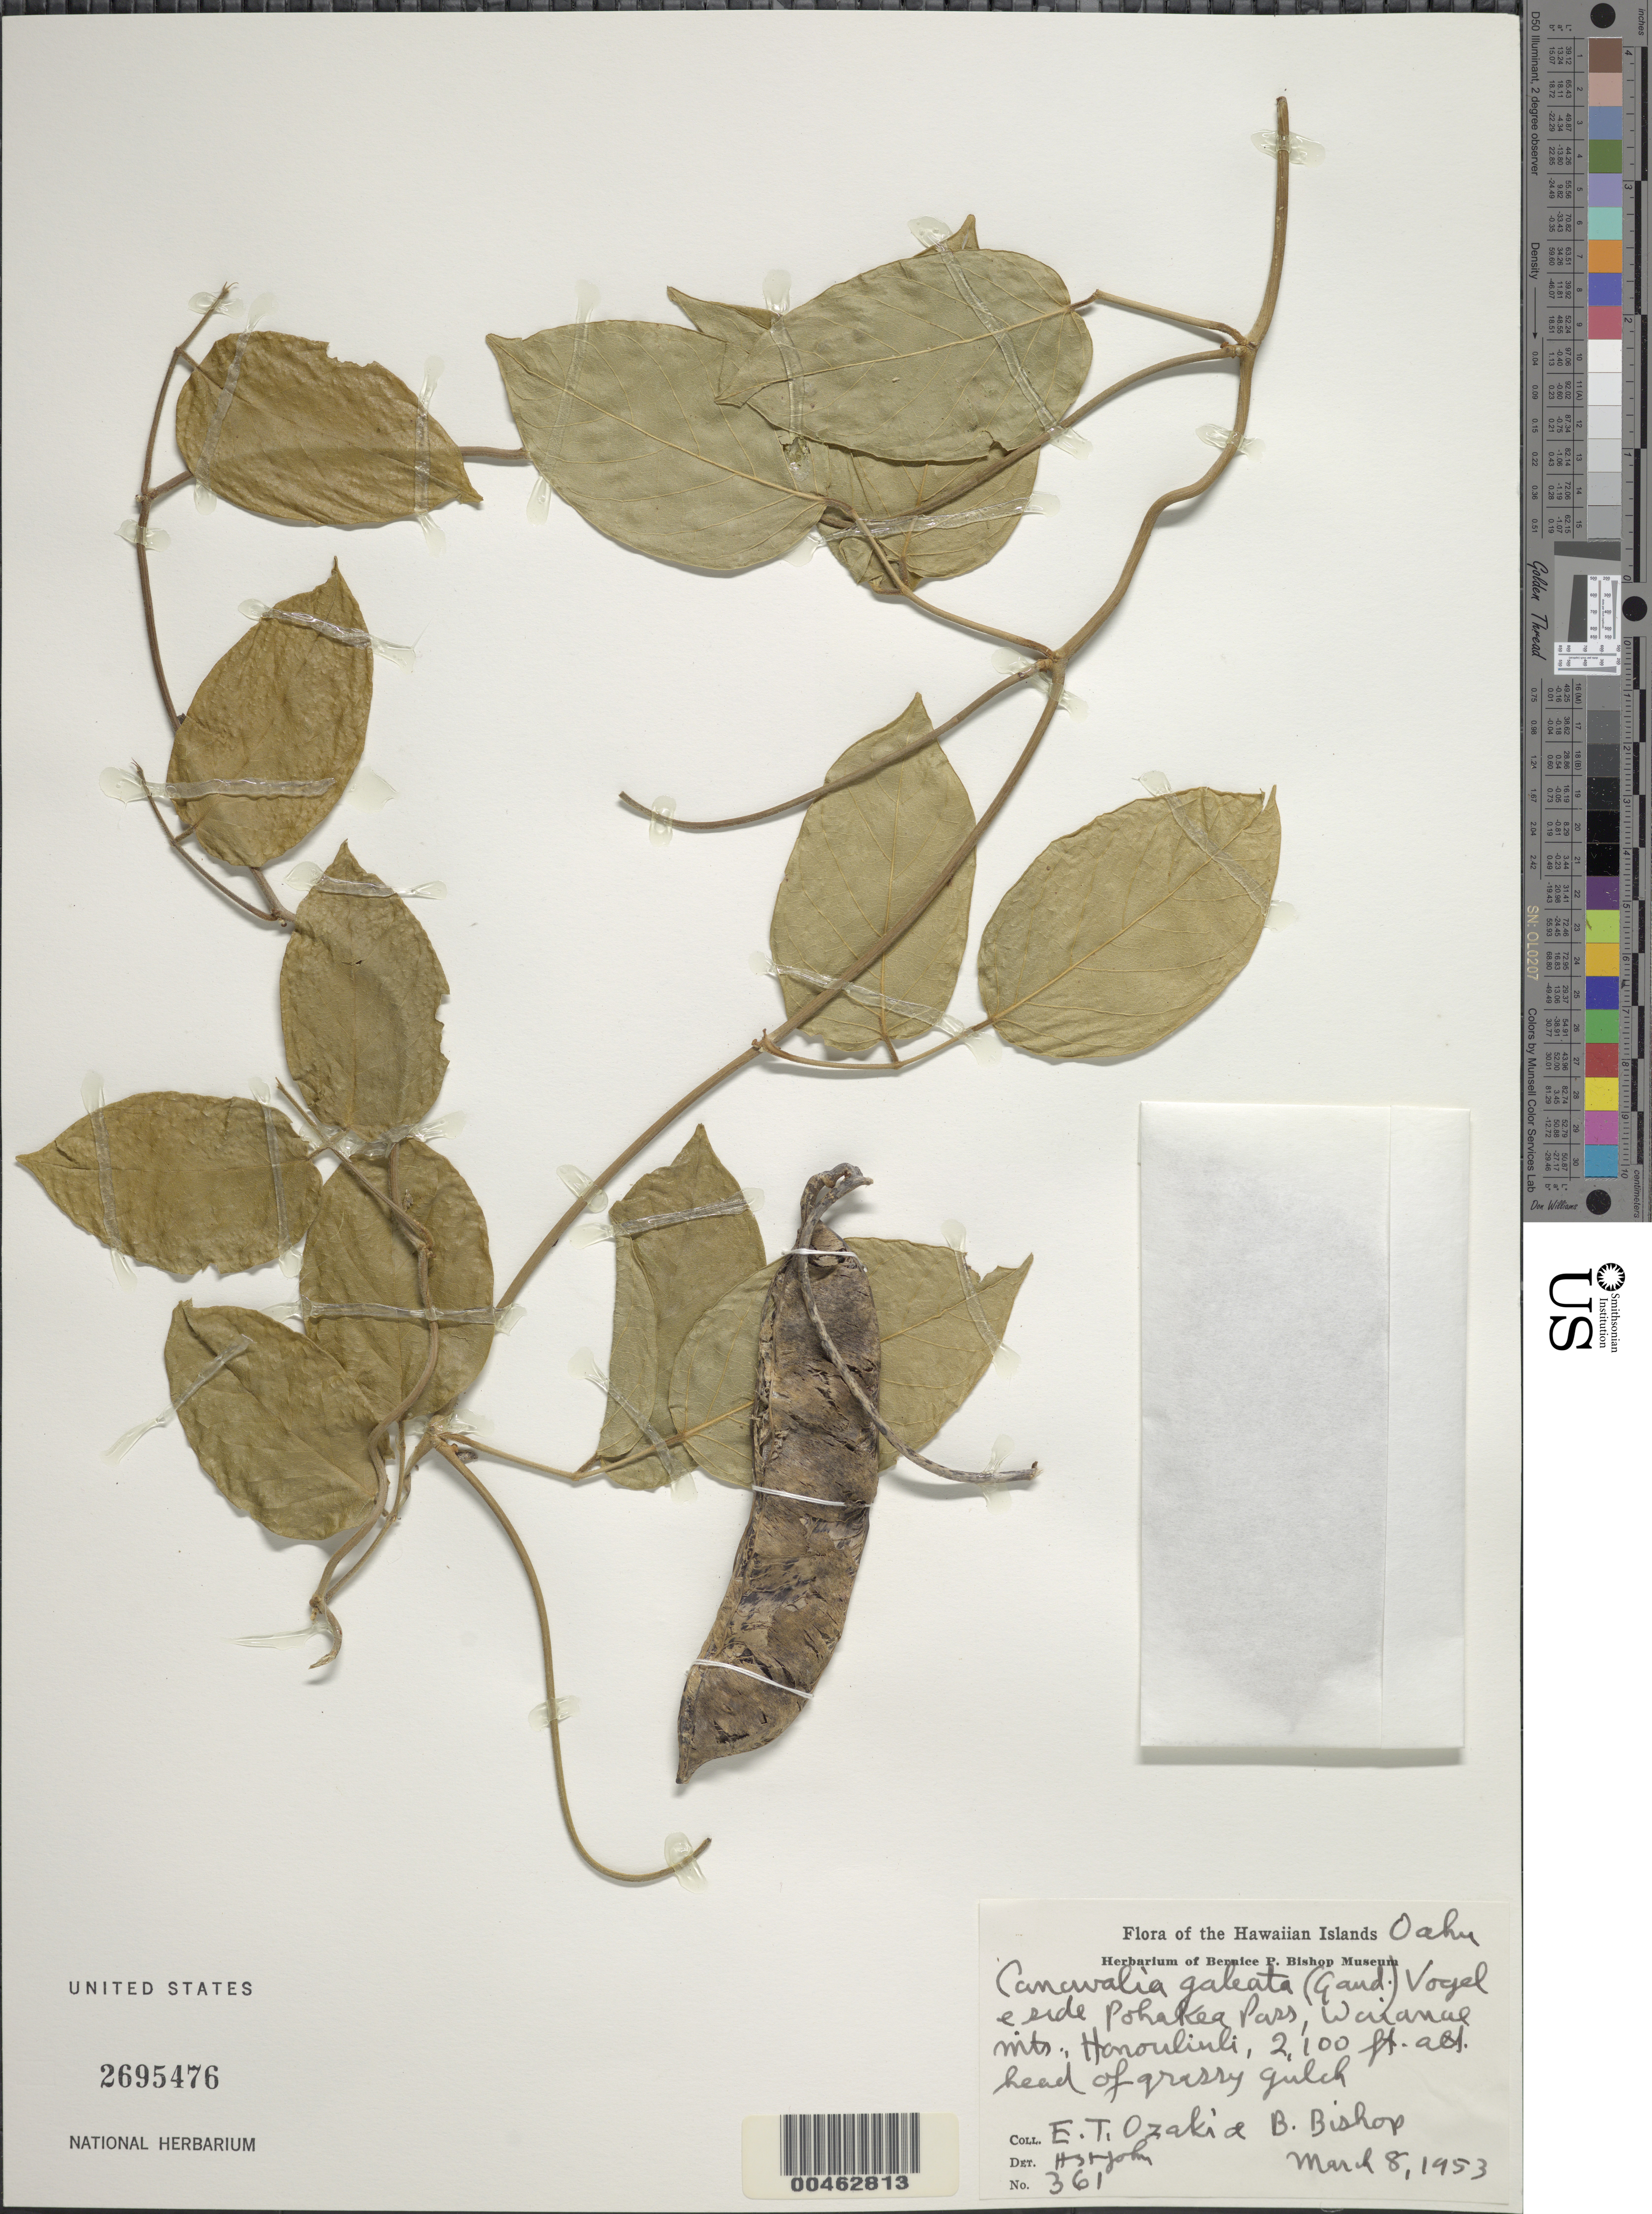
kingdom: Plantae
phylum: Tracheophyta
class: Magnoliopsida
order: Fabales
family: Fabaceae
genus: Canavalia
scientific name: Canavalia galeata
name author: Gaudich.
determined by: St. John, H.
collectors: E. Ozaki & B. Bishop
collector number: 361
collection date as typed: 8 Mar 1953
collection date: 1953-03-08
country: United States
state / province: Hawaii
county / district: Honolulu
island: Oahu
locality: E side Pohakea Pass, Waianae Mts., Honouliuli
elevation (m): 640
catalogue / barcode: US 2695476